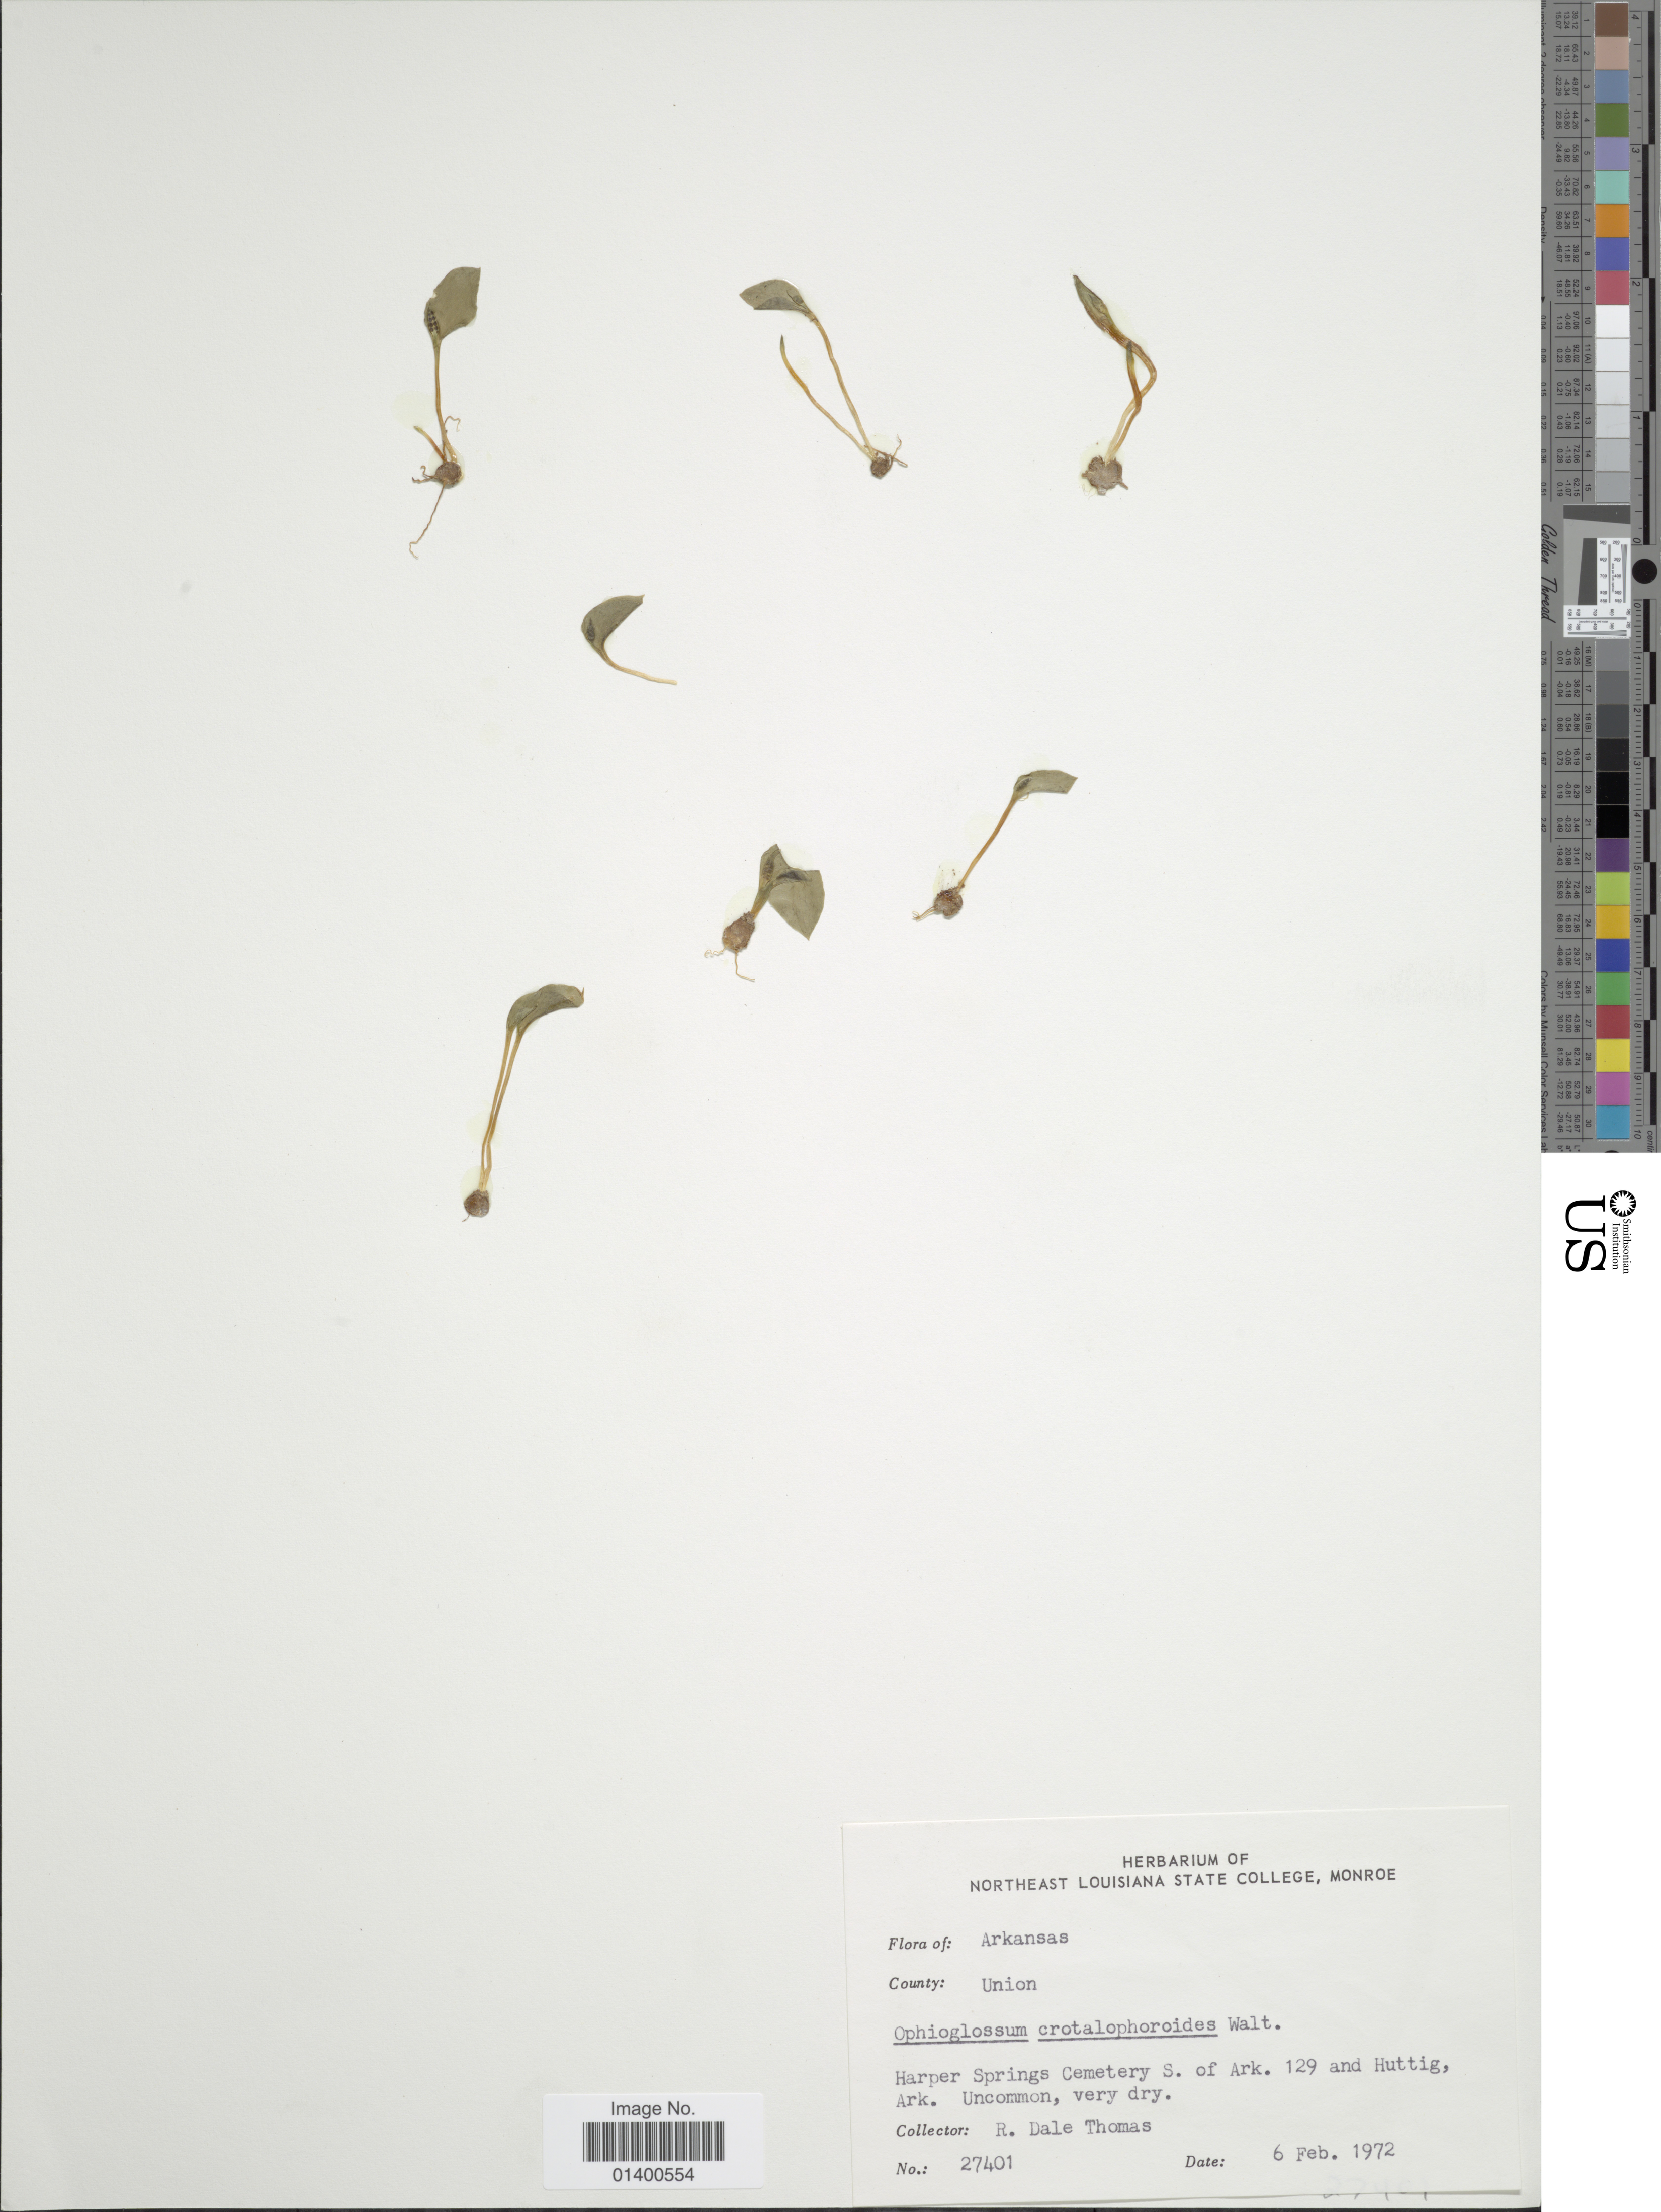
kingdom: Plantae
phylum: Tracheophyta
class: Polypodiopsida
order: Ophioglossales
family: Ophioglossaceae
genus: Ophioglossum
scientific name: Ophioglossum crotalophoroides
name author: Walter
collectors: R. Thomas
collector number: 27401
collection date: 1972-02-06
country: United States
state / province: Arkansas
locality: County Union, Harper Springs Cemetery S. of Ark 129 and Huttig